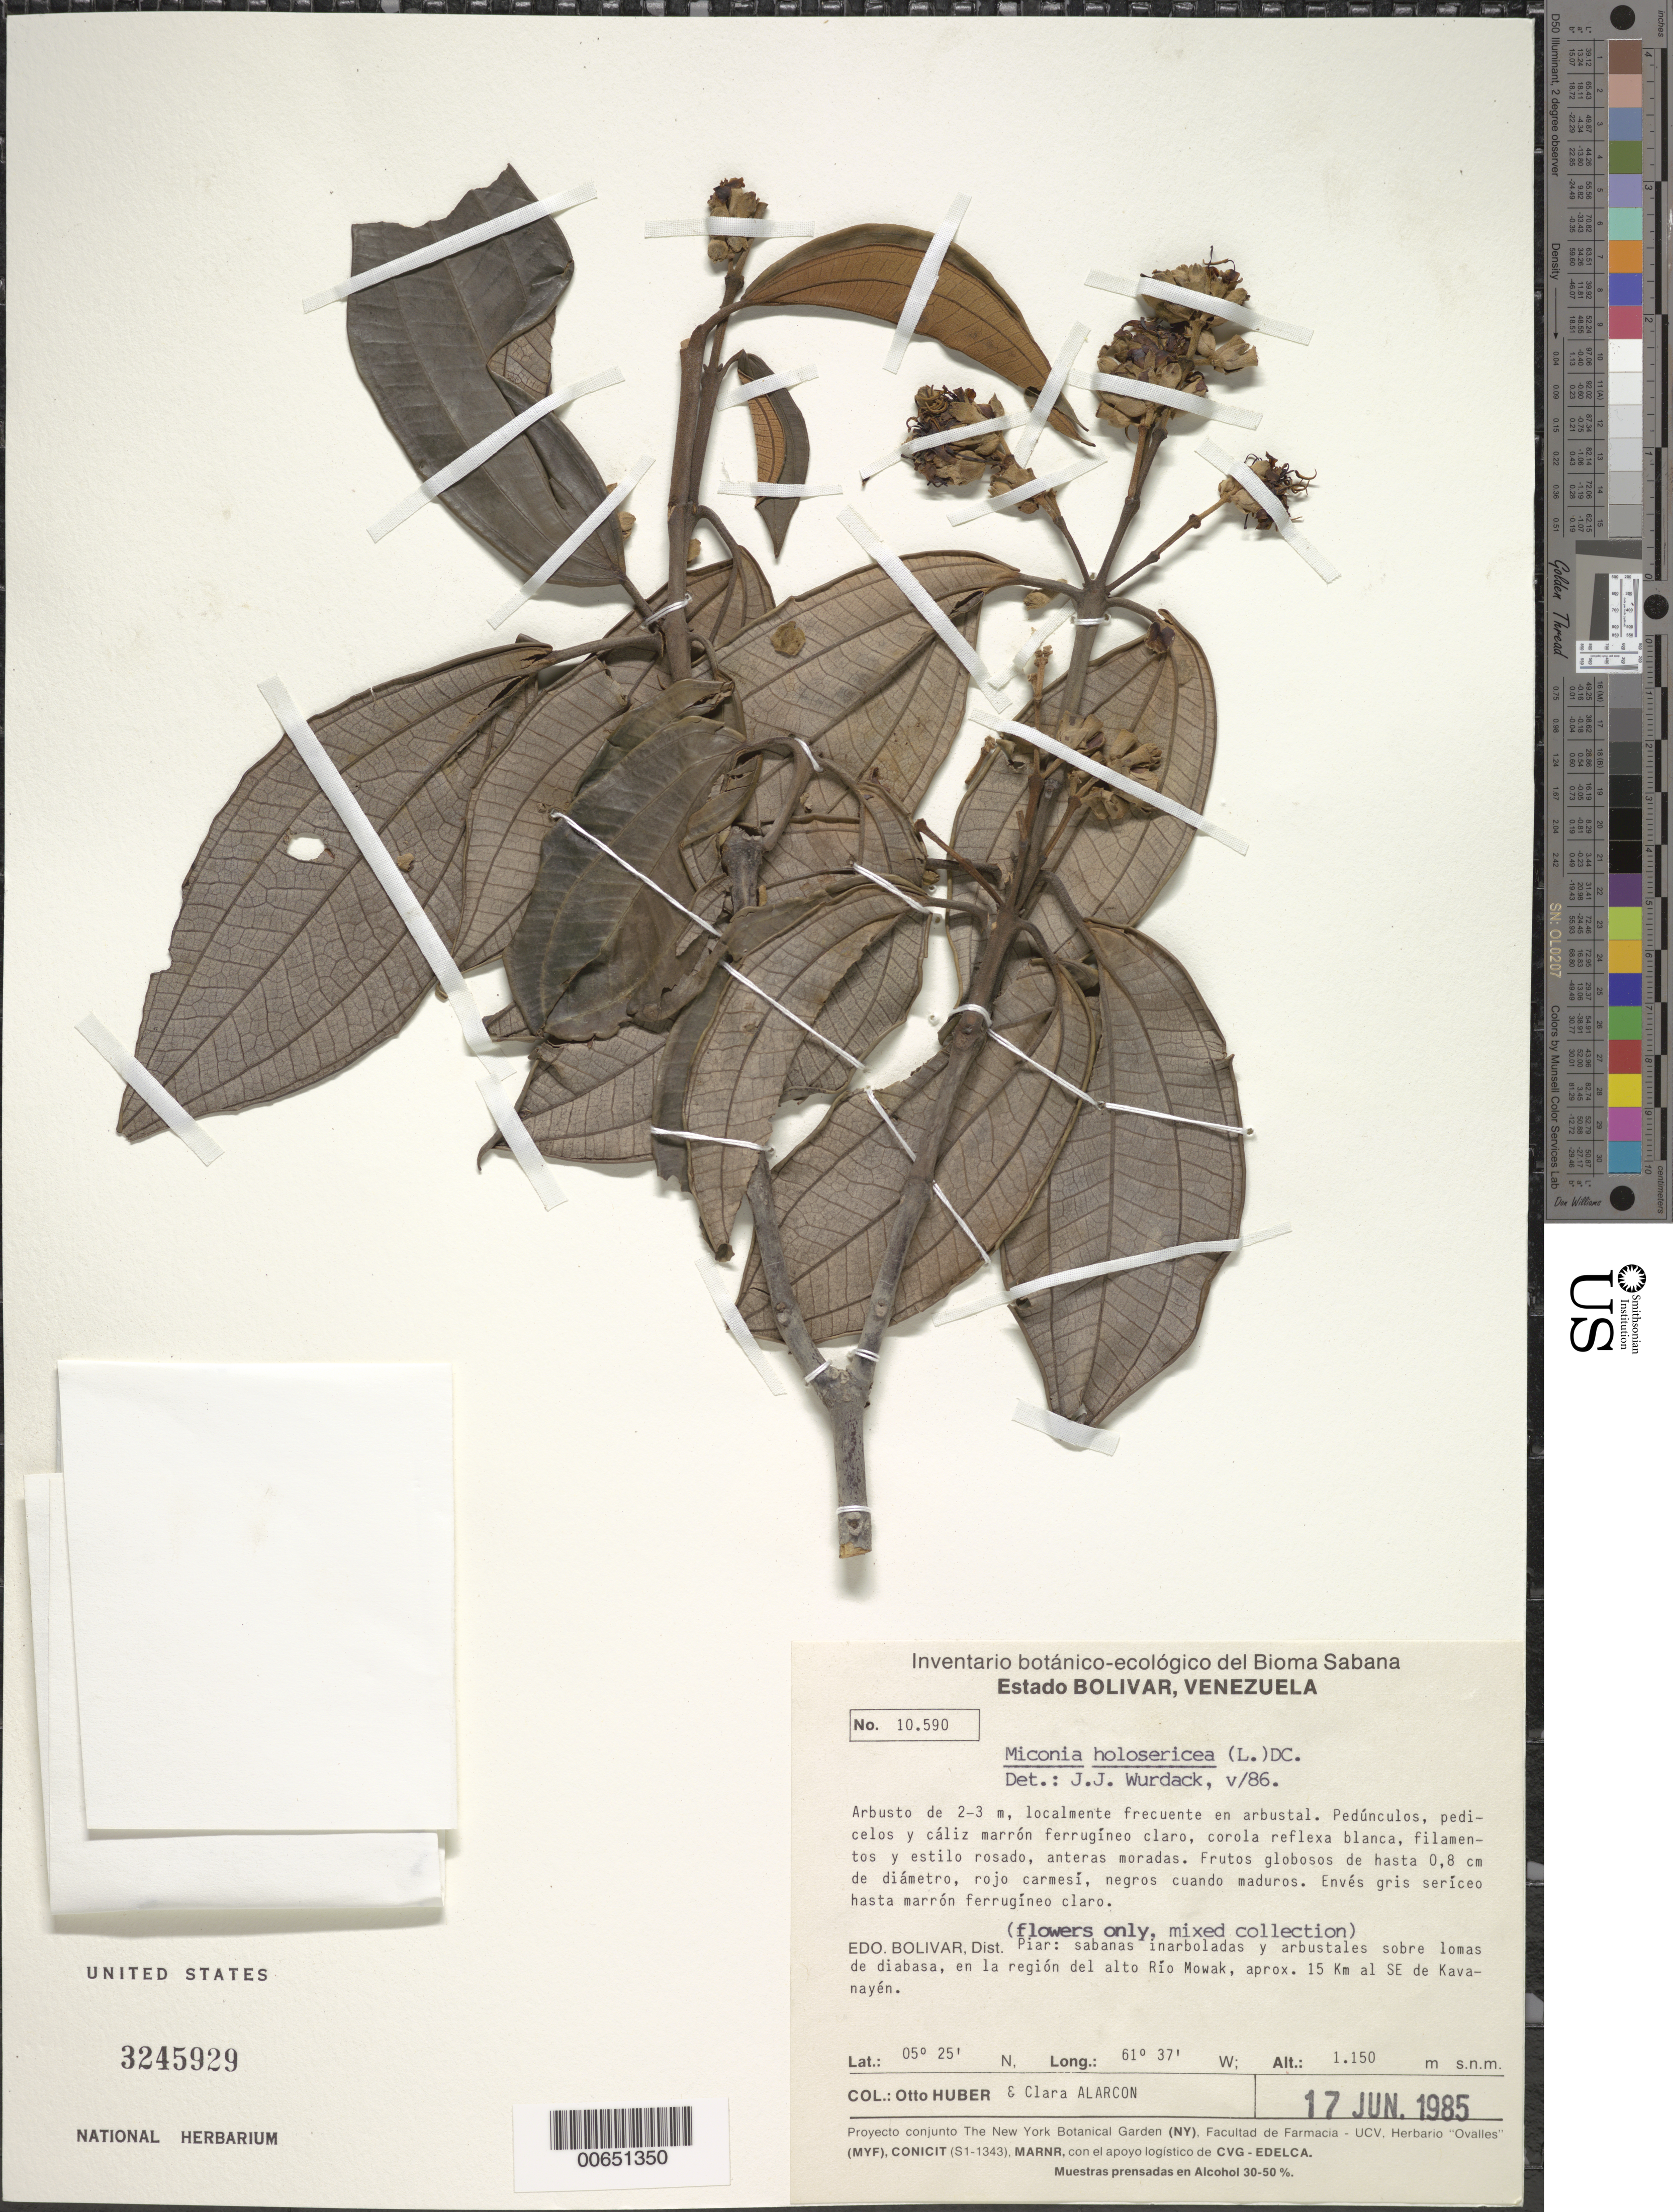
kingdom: Plantae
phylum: Tracheophyta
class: Magnoliopsida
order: Myrtales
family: Melastomataceae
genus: Miconia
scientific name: Miconia holosericea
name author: (L.) DC.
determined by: Wurdack, John J., (US), US (UNITED STATES)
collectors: O. Huber & C. Alarcon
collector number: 10590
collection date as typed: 17-Jun-85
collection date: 1985-06-17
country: Venezuela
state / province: Bolívar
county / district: Piar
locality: Alto Río Mowak, aprox 15 km al SE de Kavanyen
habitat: Sabanas inarboladas y arbustales sobre lomas de diabasa; en arbustal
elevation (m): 1150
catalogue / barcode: US 3245929